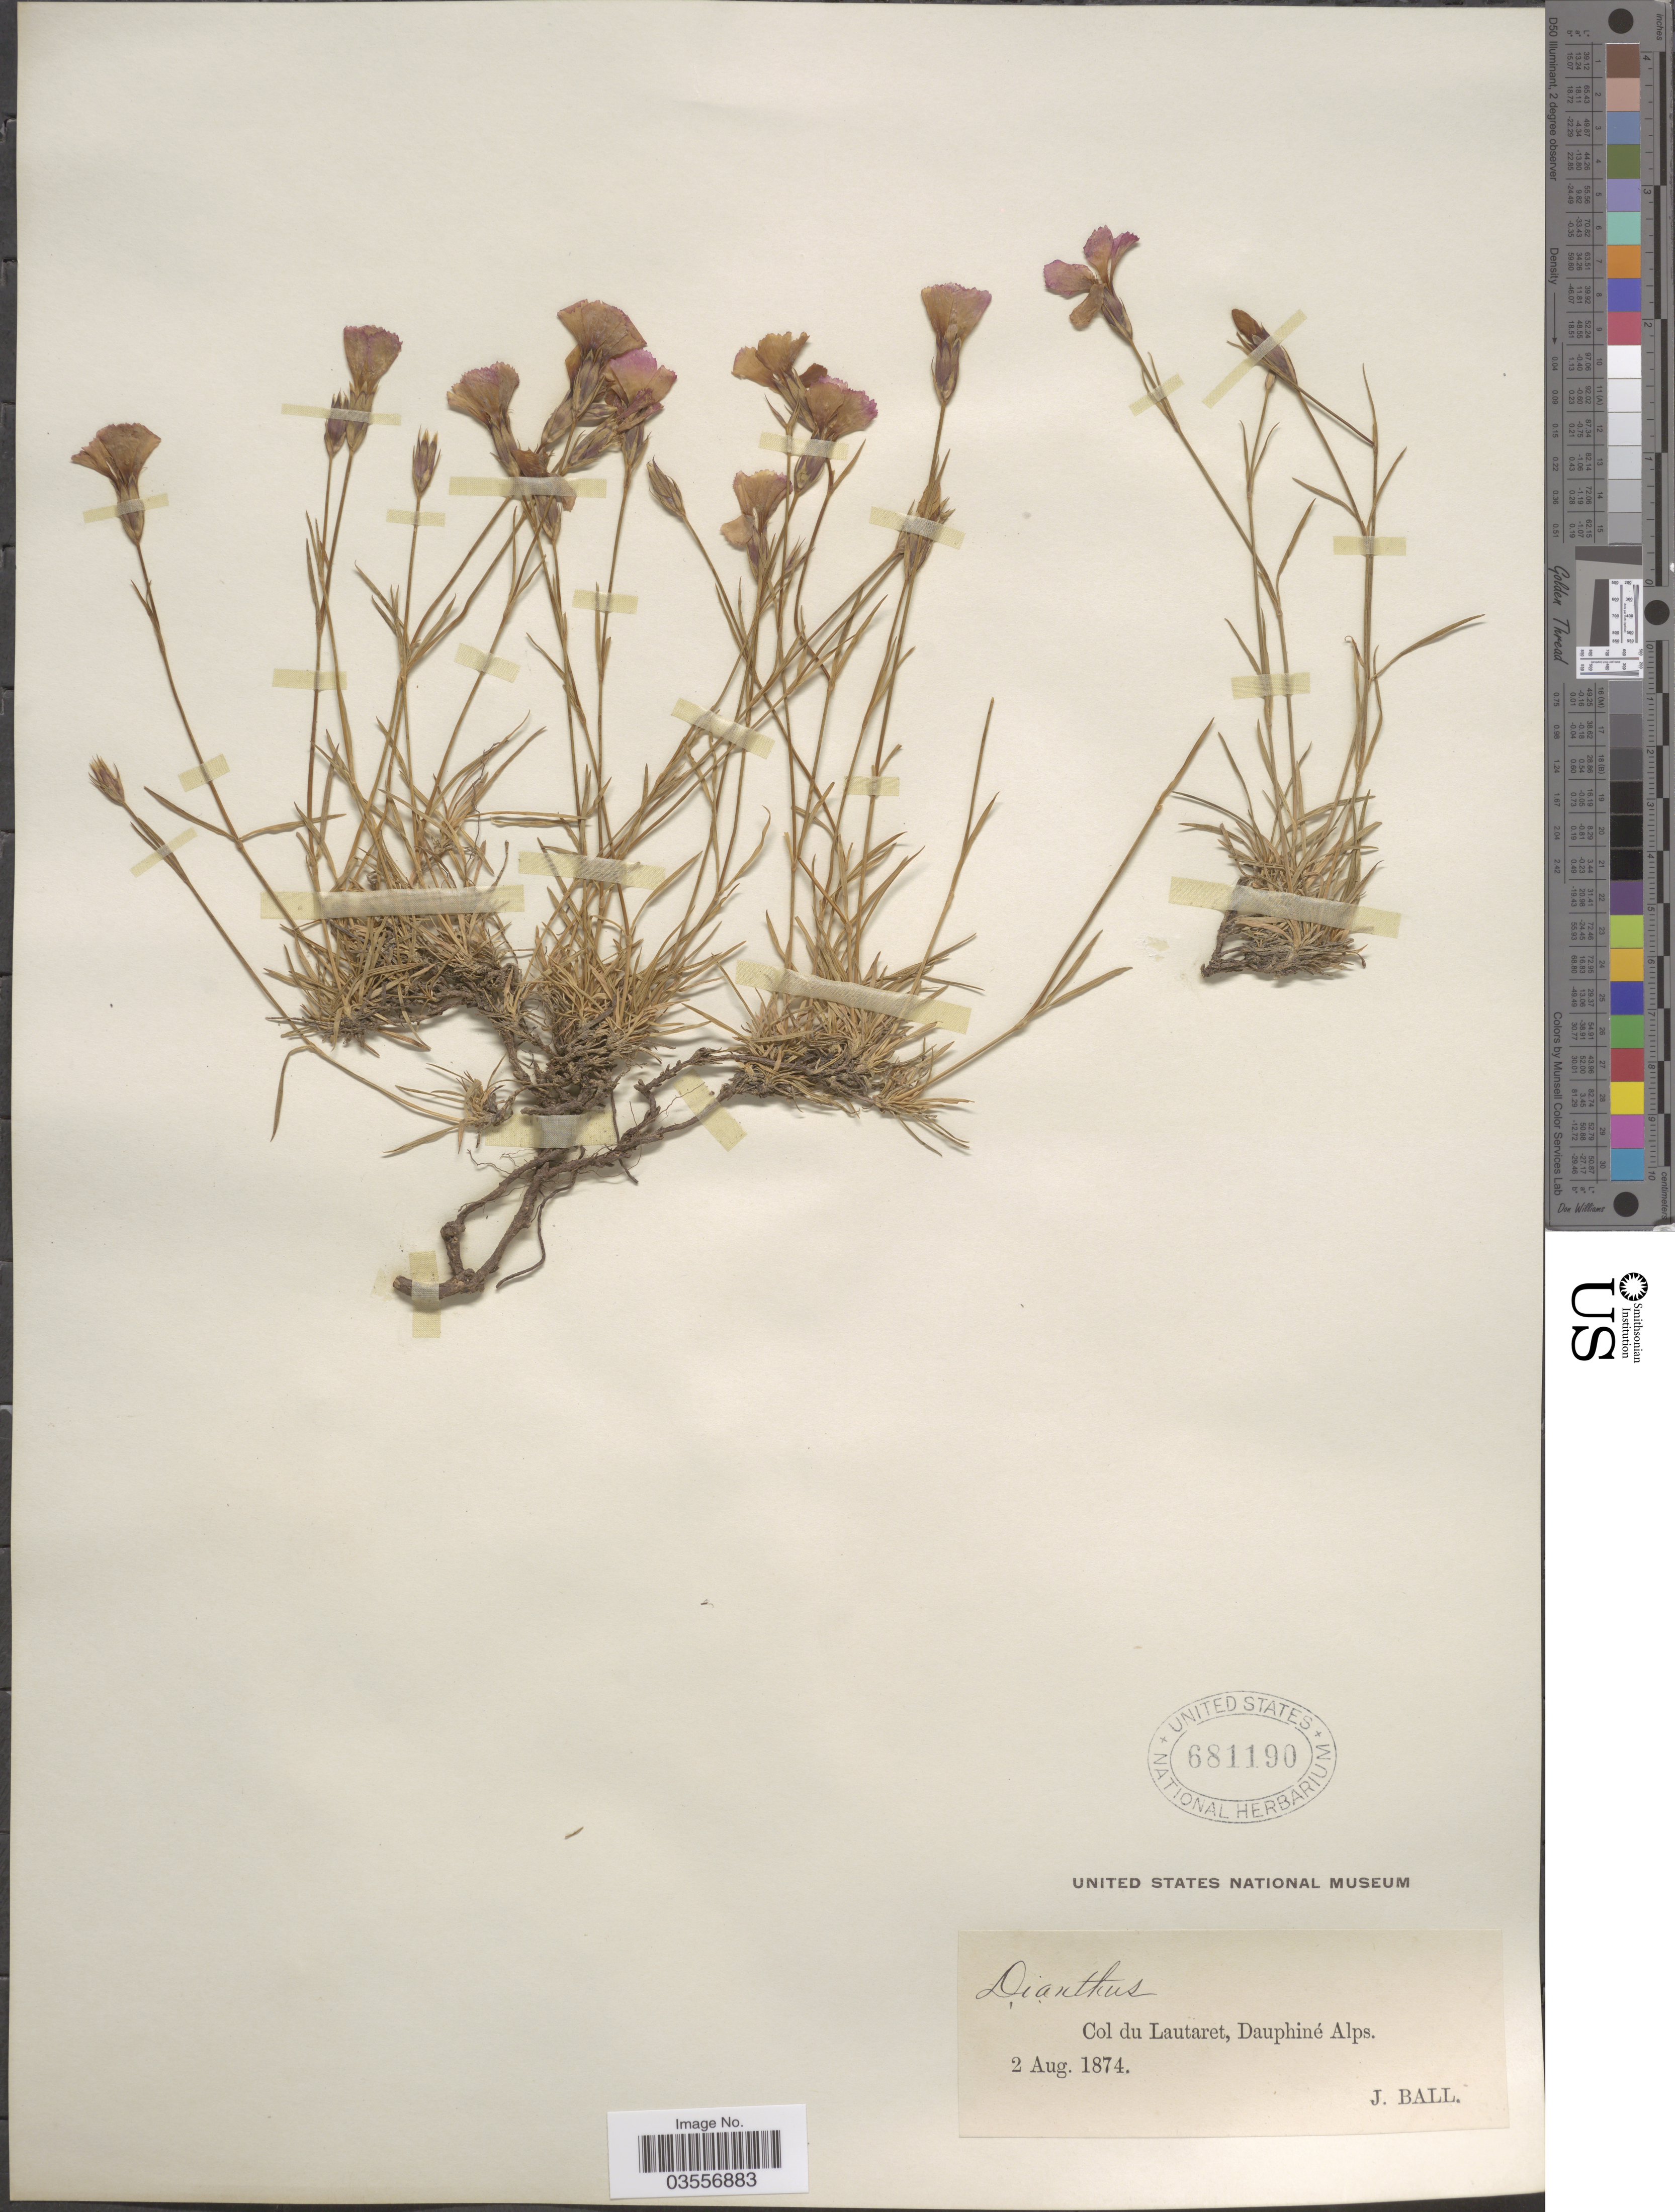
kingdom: Plantae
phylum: Tracheophyta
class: Magnoliopsida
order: Caryophyllales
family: Caryophyllaceae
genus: Dianthus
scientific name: Dianthus sp.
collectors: J. Ball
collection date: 1874-08-02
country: France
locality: Col du Lautaret, Dauphiné Alps.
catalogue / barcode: US 681190